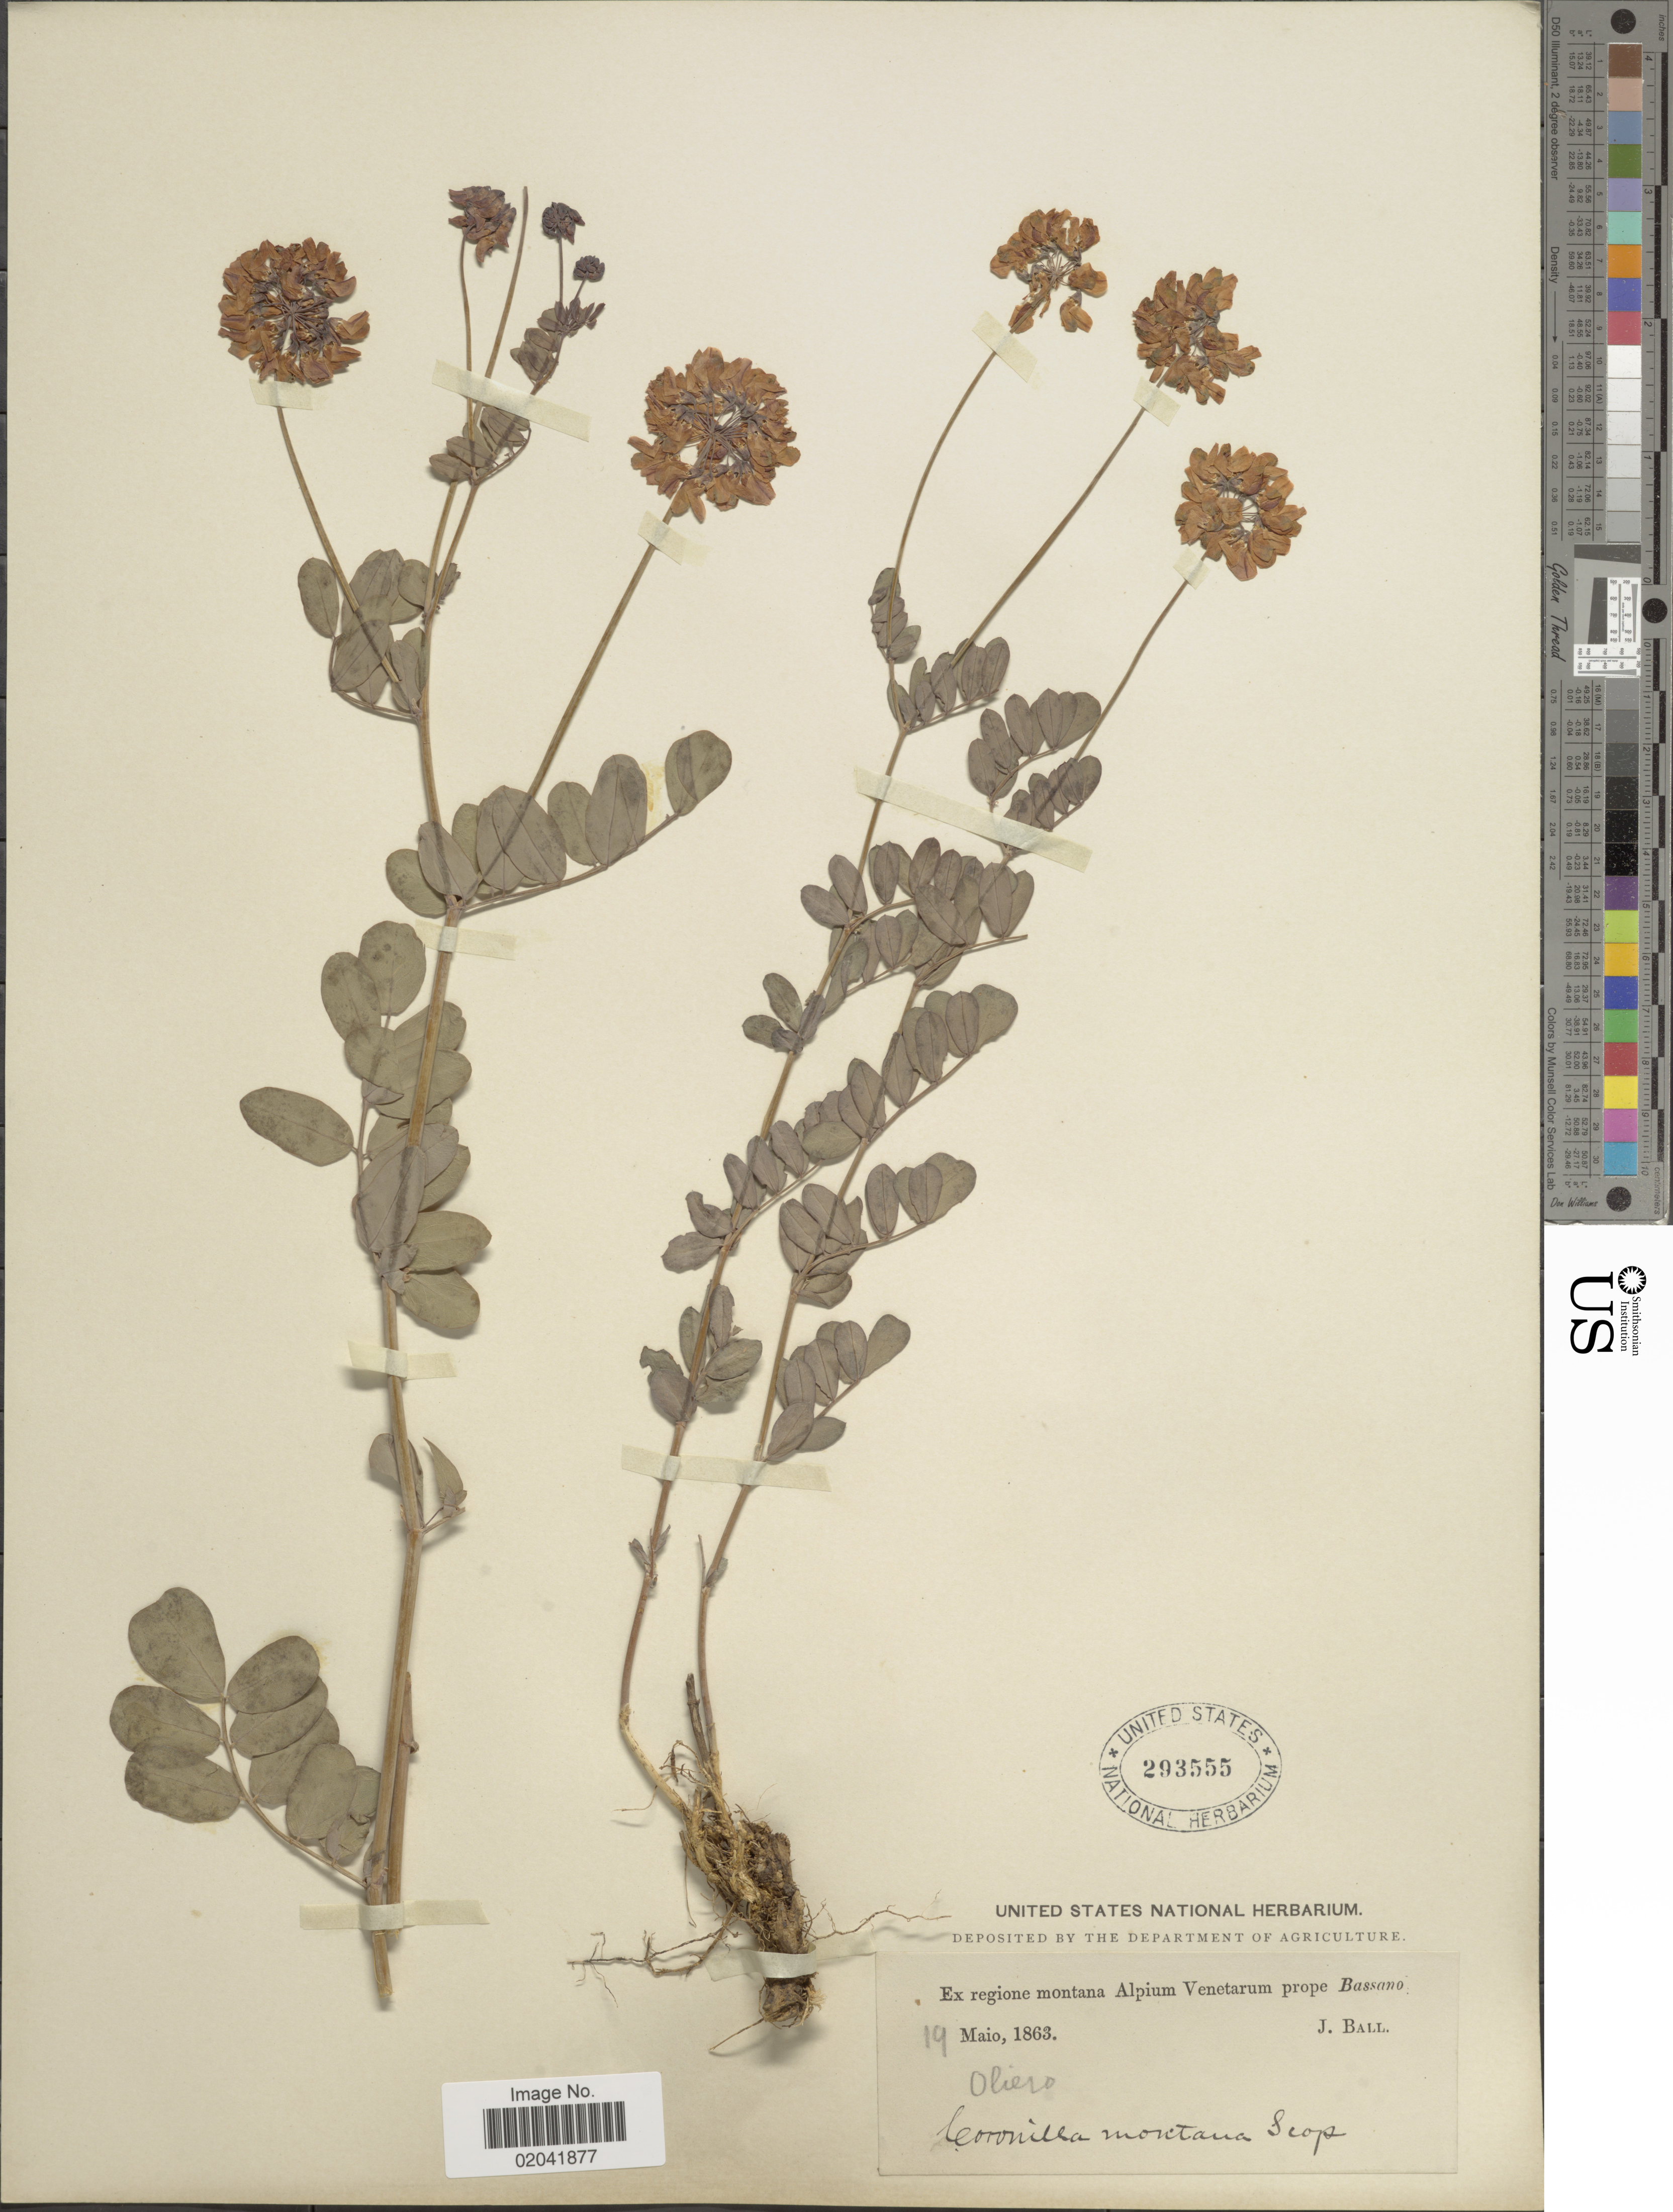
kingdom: Plantae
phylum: Tracheophyta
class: Magnoliopsida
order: Fabales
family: Fabaceae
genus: Coronilla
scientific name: Coronilla montana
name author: Scop.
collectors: J. Ball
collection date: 1863-05-19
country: Italy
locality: Regione montana Alpium Venetarum prope Bassano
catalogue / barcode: US 293555